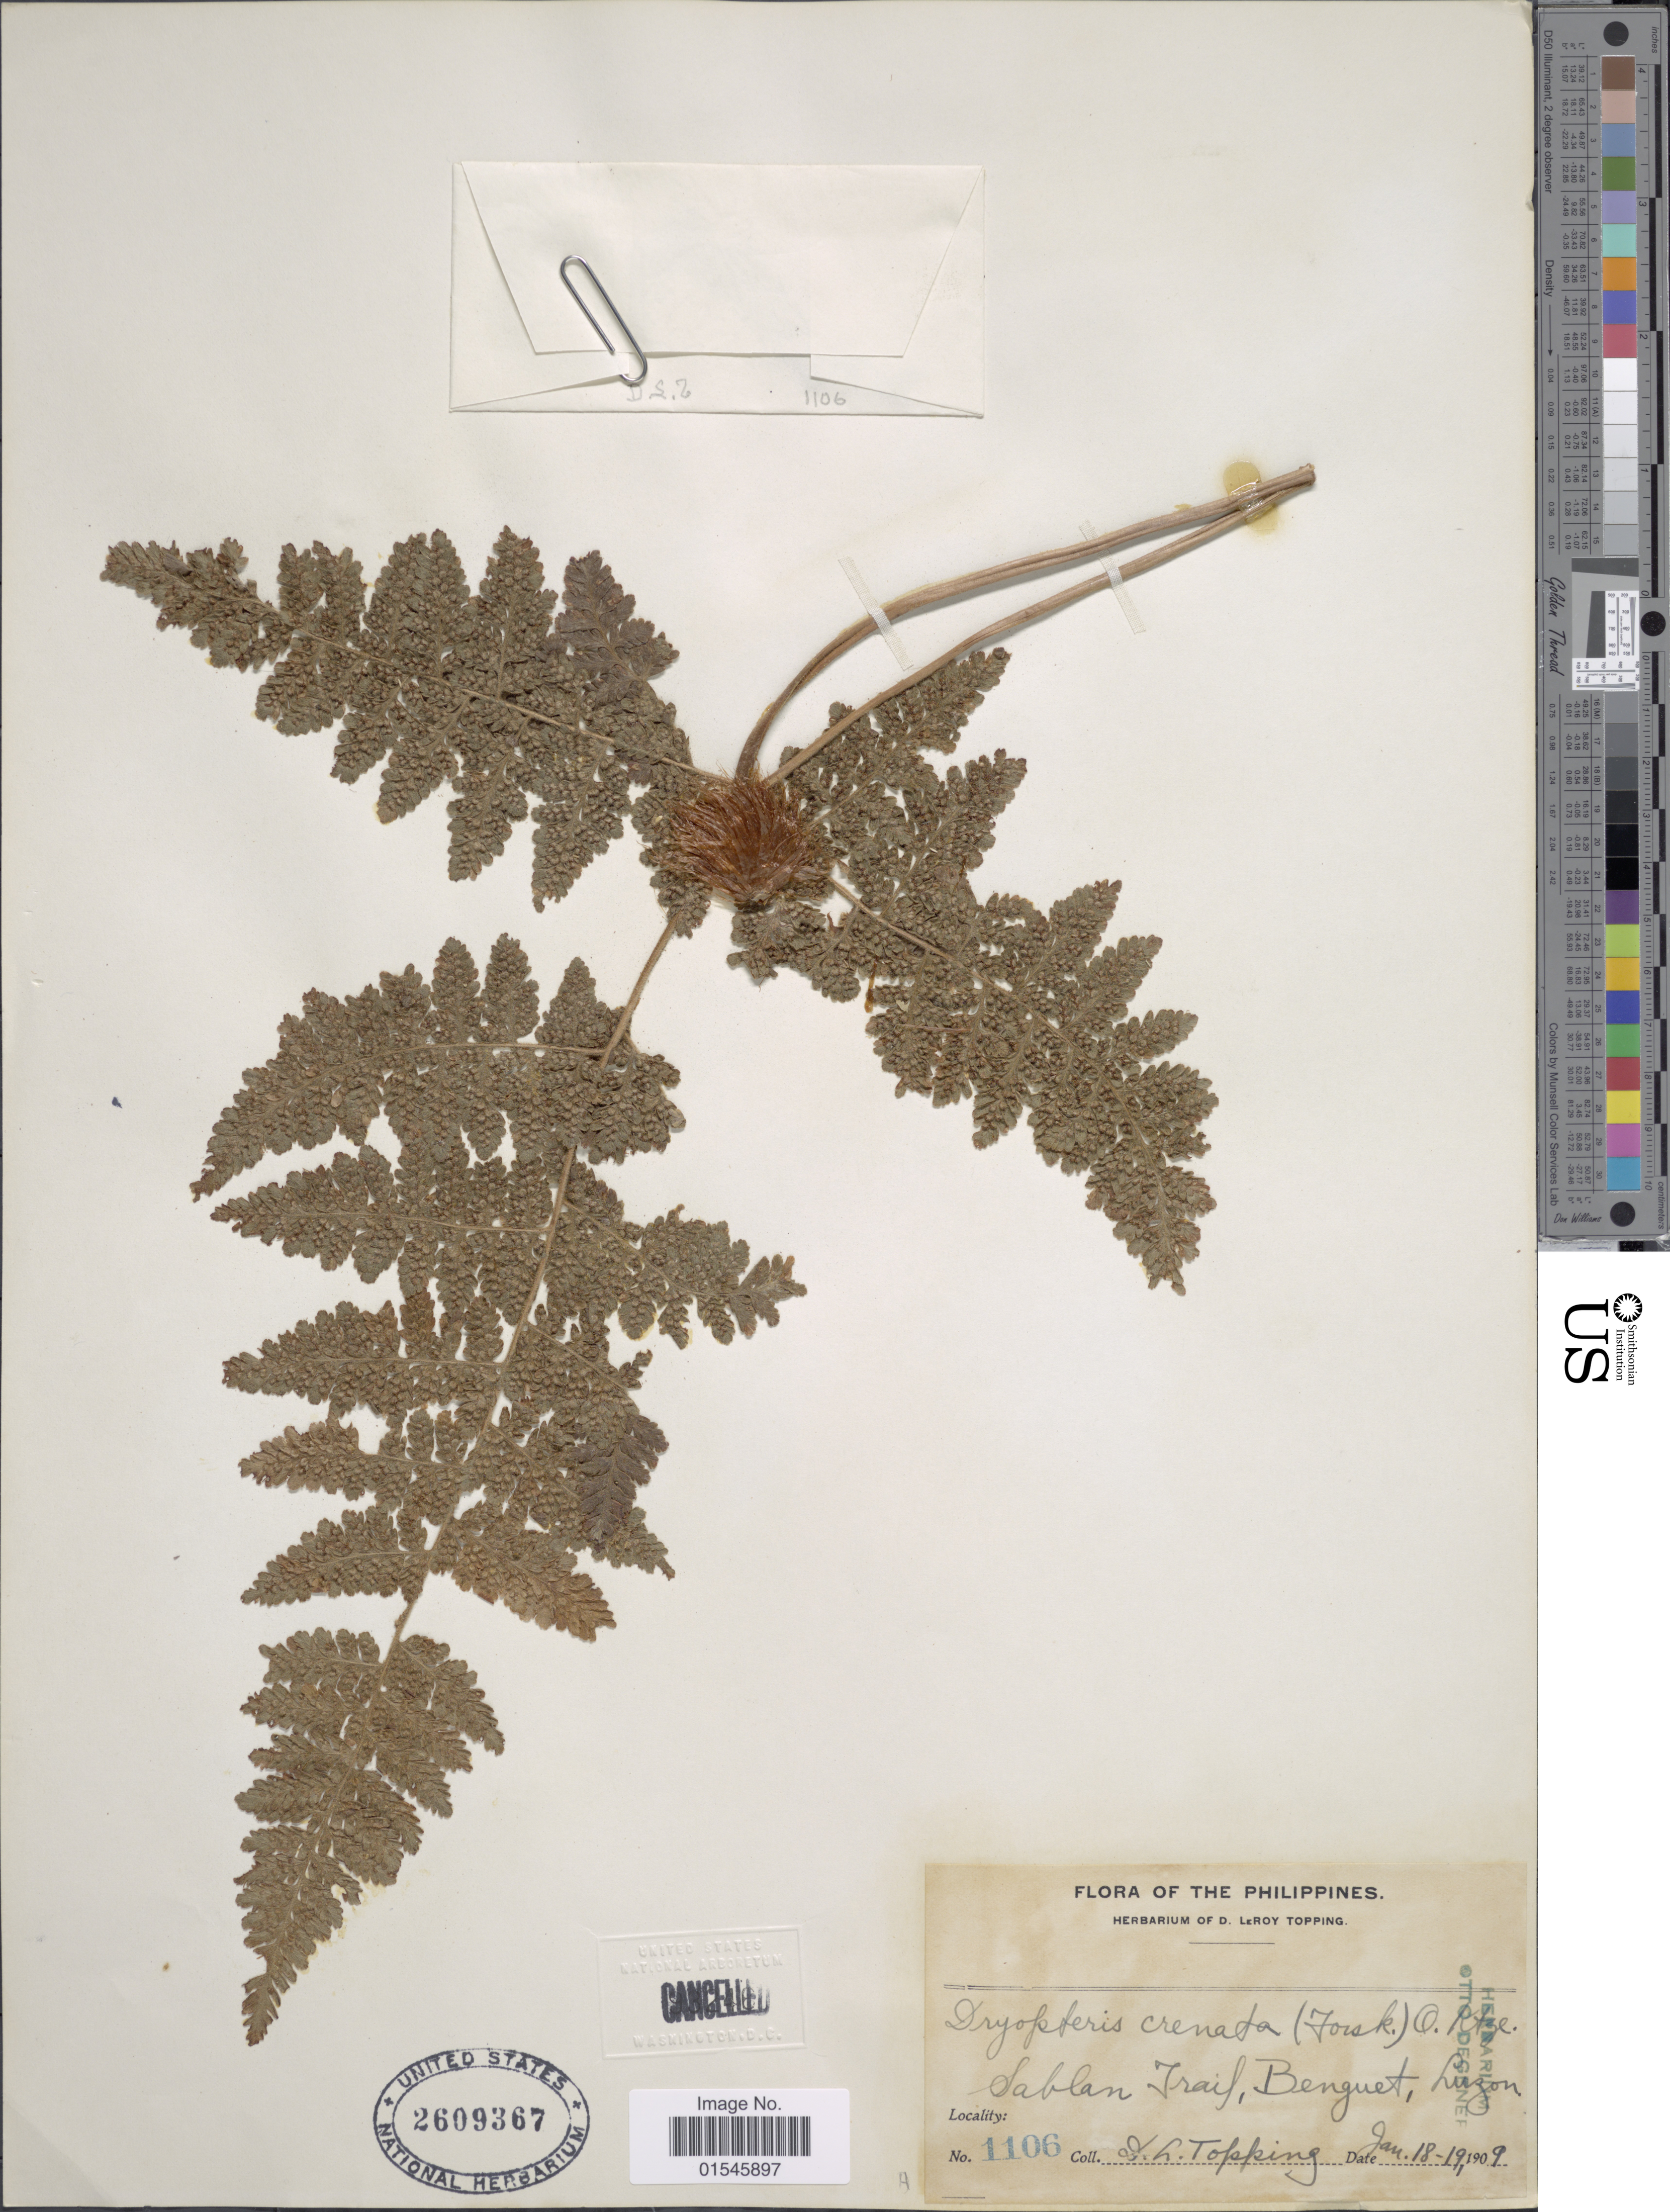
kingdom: Plantae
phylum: Tracheophyta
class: Polypodiopsida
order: Polypodiales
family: Hypodematiaceae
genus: Hypodematium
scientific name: Hypodematium crenatum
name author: (Forssk.) Kuhn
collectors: D. L. Topping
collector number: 1106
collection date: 1909-01-18/1909-01-19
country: Philippines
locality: Sablan Trail, Benguet, Luzon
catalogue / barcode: US 2609367